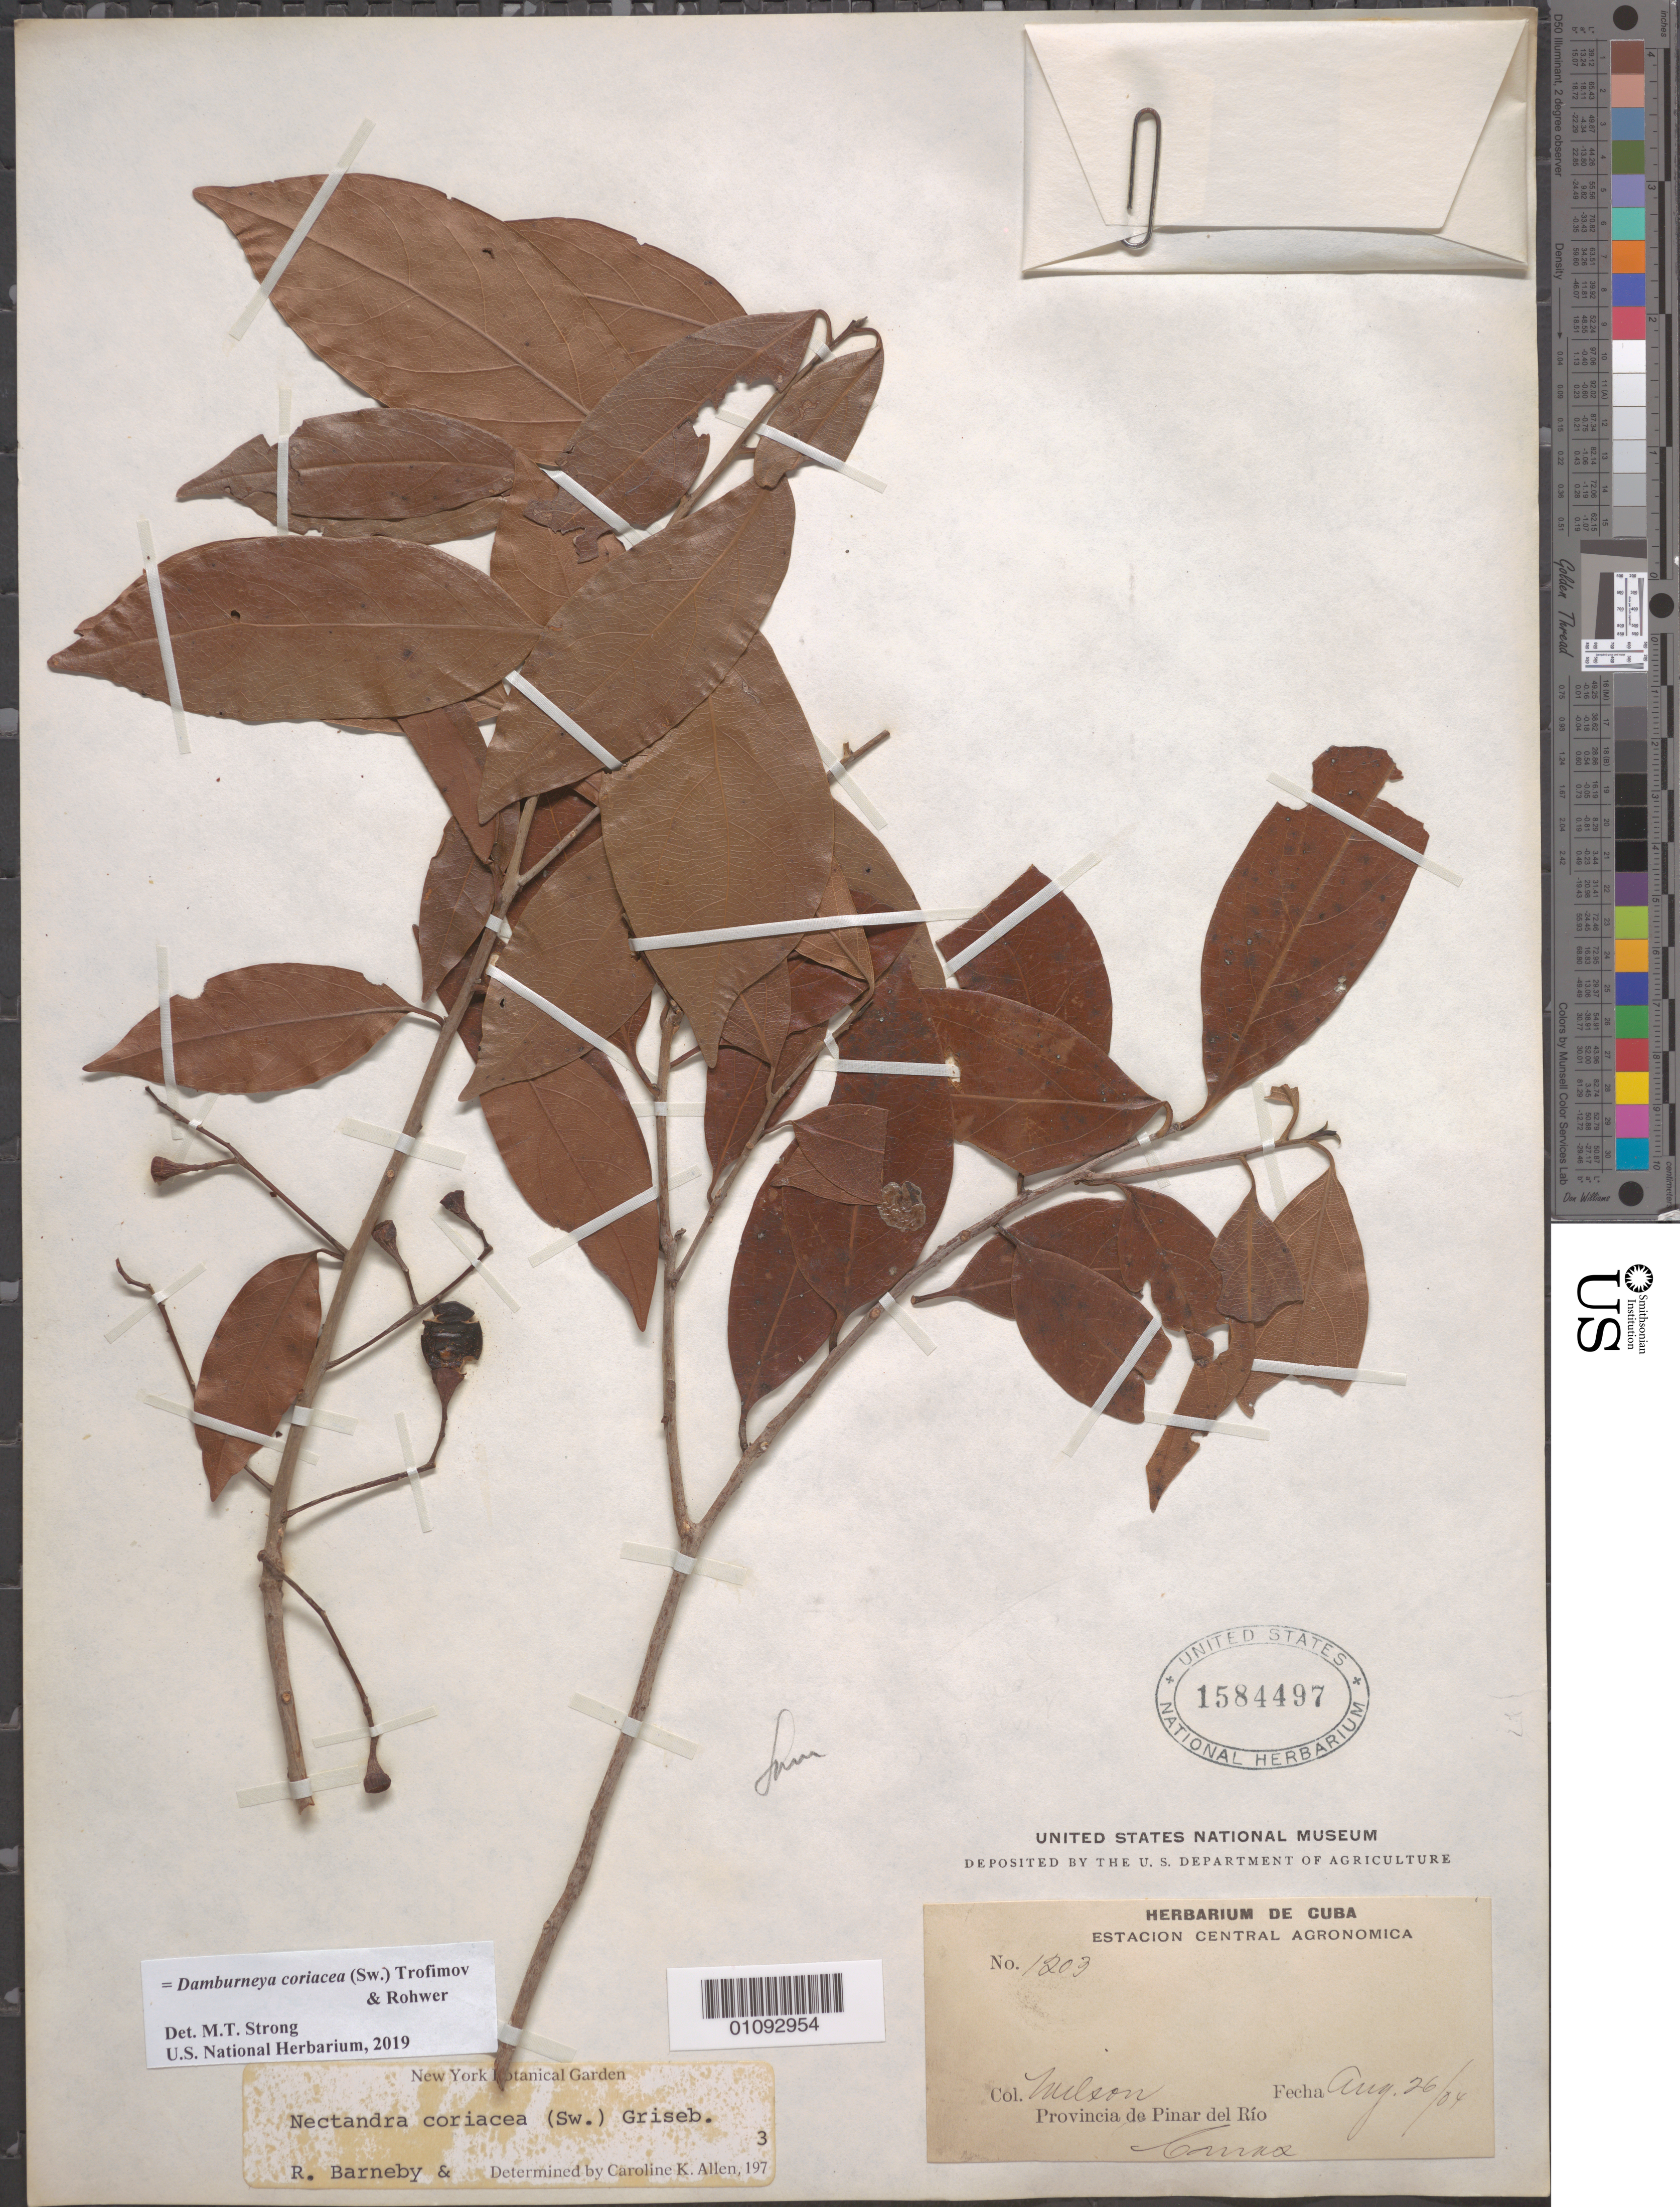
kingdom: Plantae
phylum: Tracheophyta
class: Magnoliopsida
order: Laurales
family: Lauraceae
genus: Damburneya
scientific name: Damburneya coriacea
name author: (Sw.) Trofimov & Rohwer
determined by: Strong, M. T., (US), Smithsonian Institution - National Museum of Natural History (UNITED STATES)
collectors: P. Wilson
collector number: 1203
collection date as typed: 26 Aug 1904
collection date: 1904-08-26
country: Cuba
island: Cuba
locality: Pinar del Rio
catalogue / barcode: US 1584497